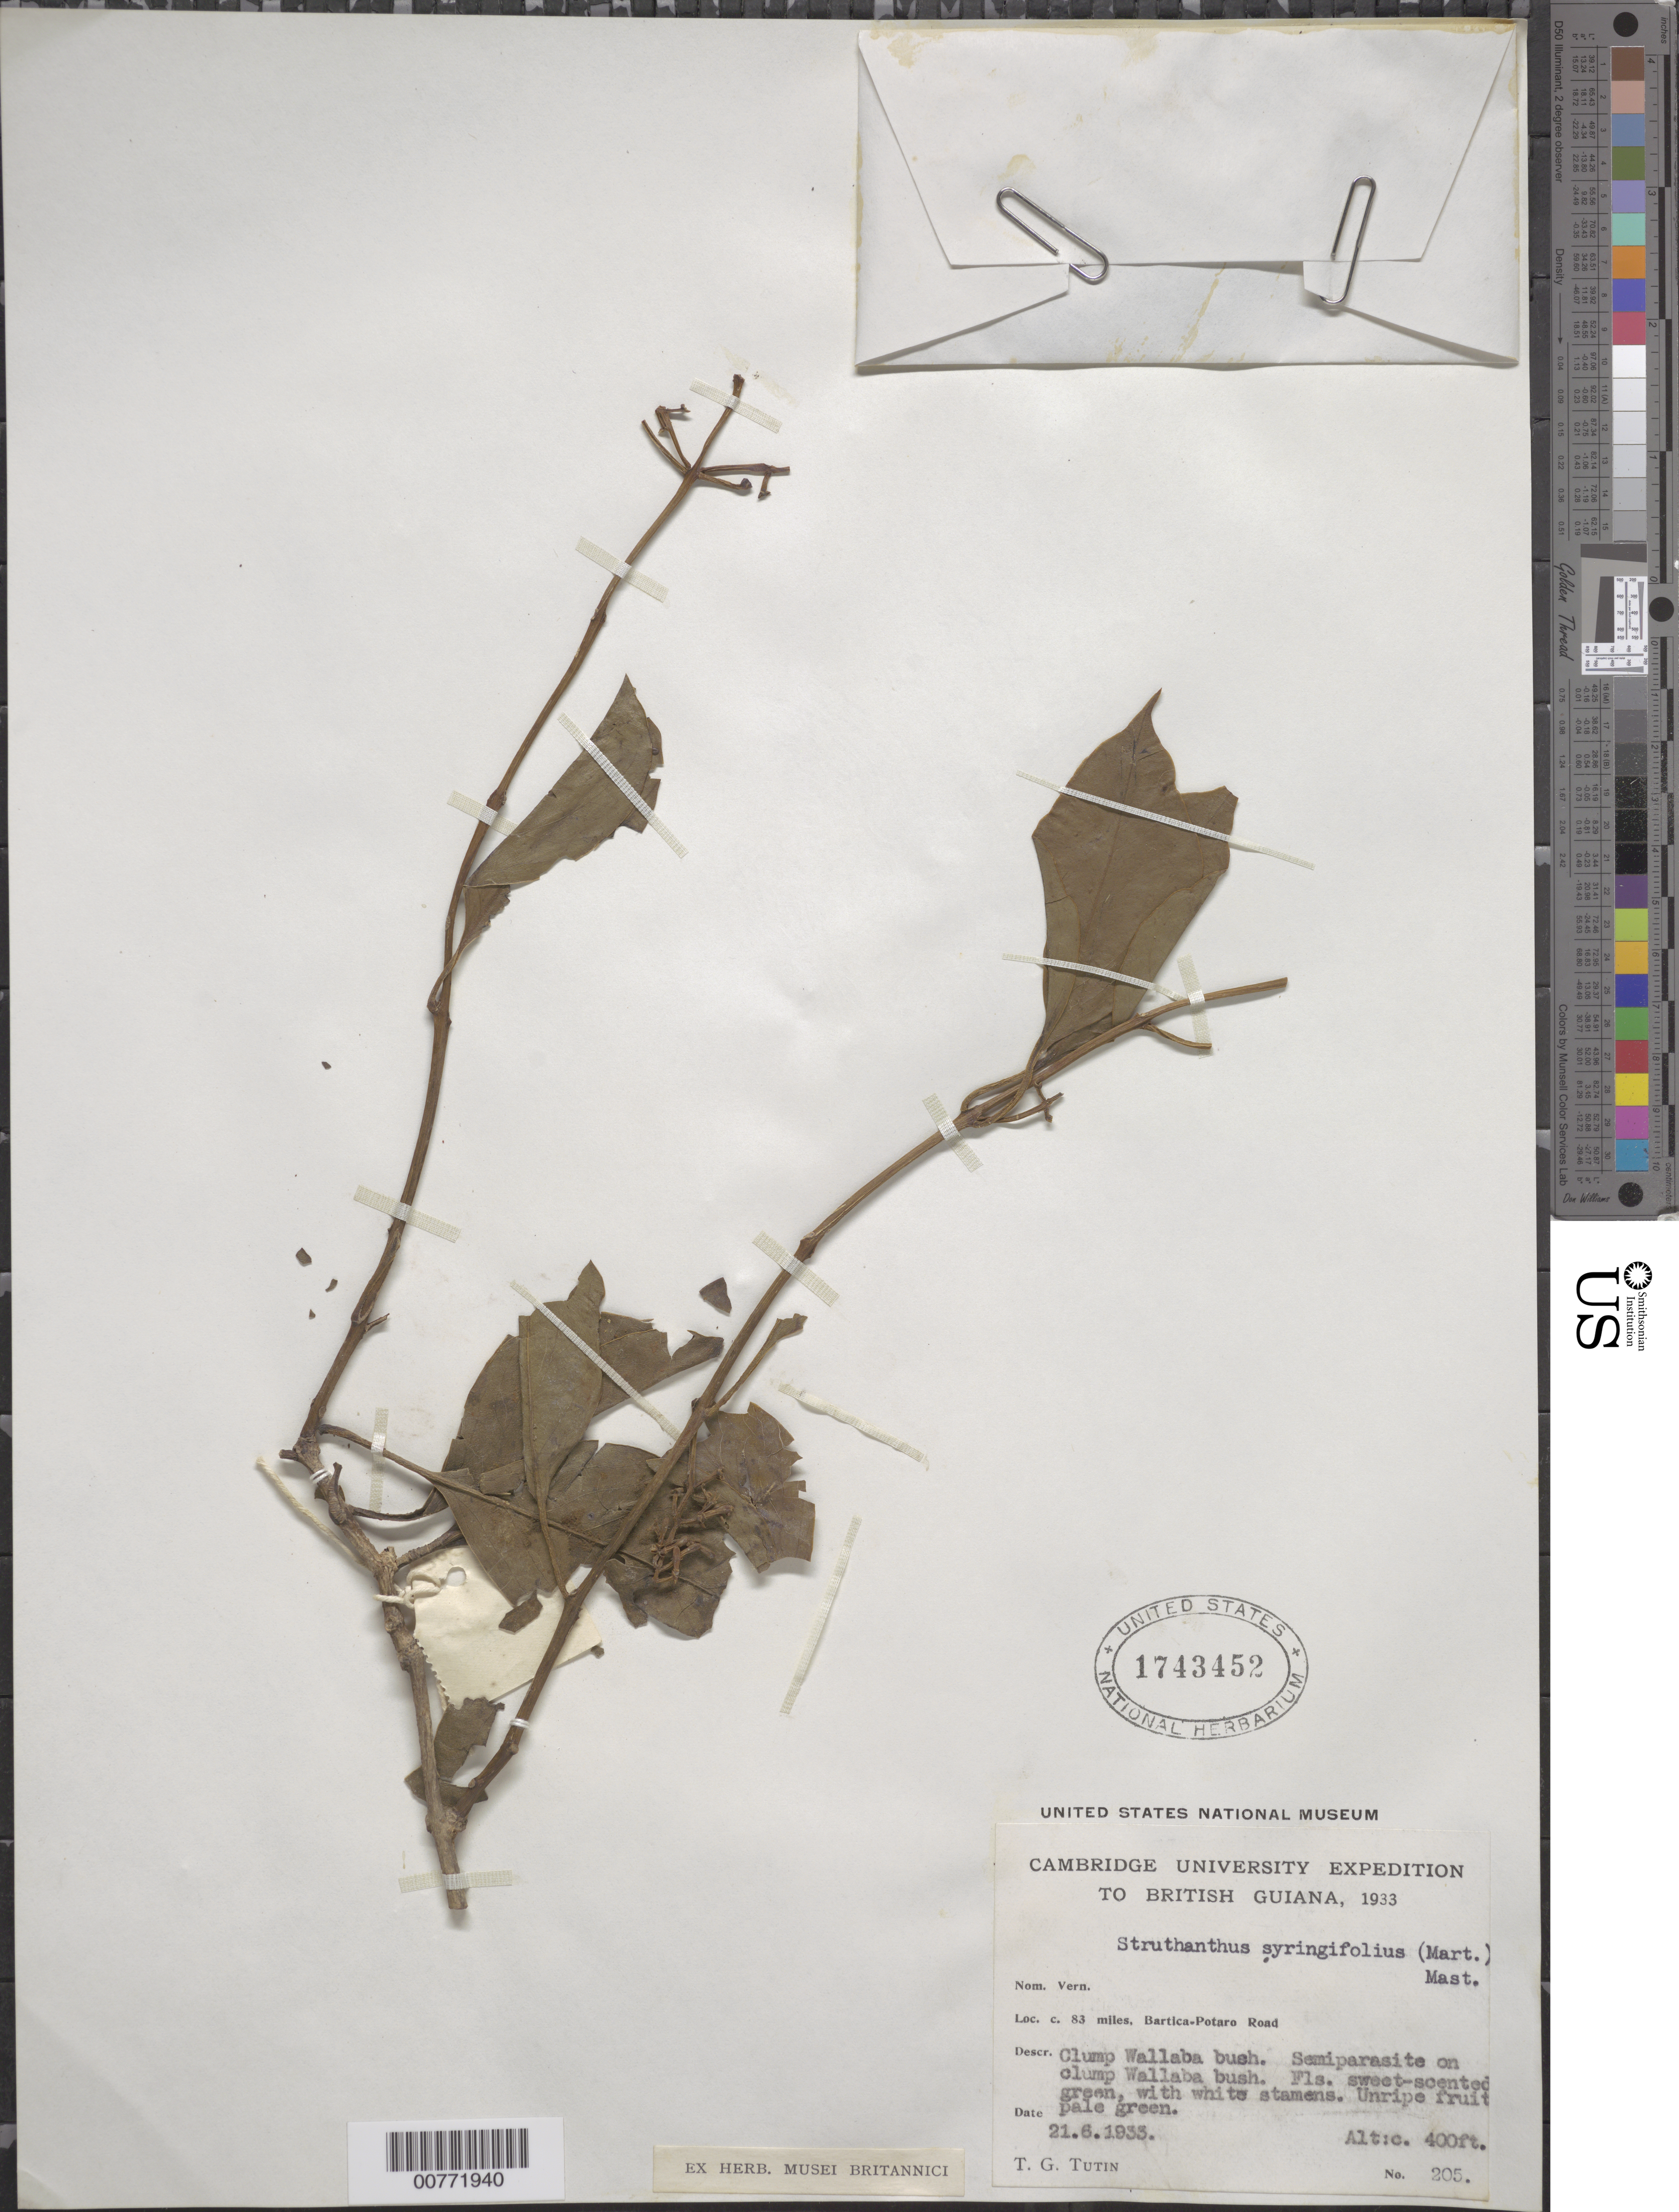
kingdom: Plantae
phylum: Tracheophyta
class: Magnoliopsida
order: Santalales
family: Loranthaceae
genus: Struthanthus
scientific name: Struthanthus syringifolius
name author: (Mart.) Mart.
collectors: T. G. Tutin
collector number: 205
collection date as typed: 21-Jun-33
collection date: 1933-06-21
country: Guyana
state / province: Potaro-Siparuni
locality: Bartica-Potaro road, mile 83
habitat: Clump Wallaba forest; c. 83 miles, Bartica-Potaro Road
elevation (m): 122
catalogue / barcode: US 1743452